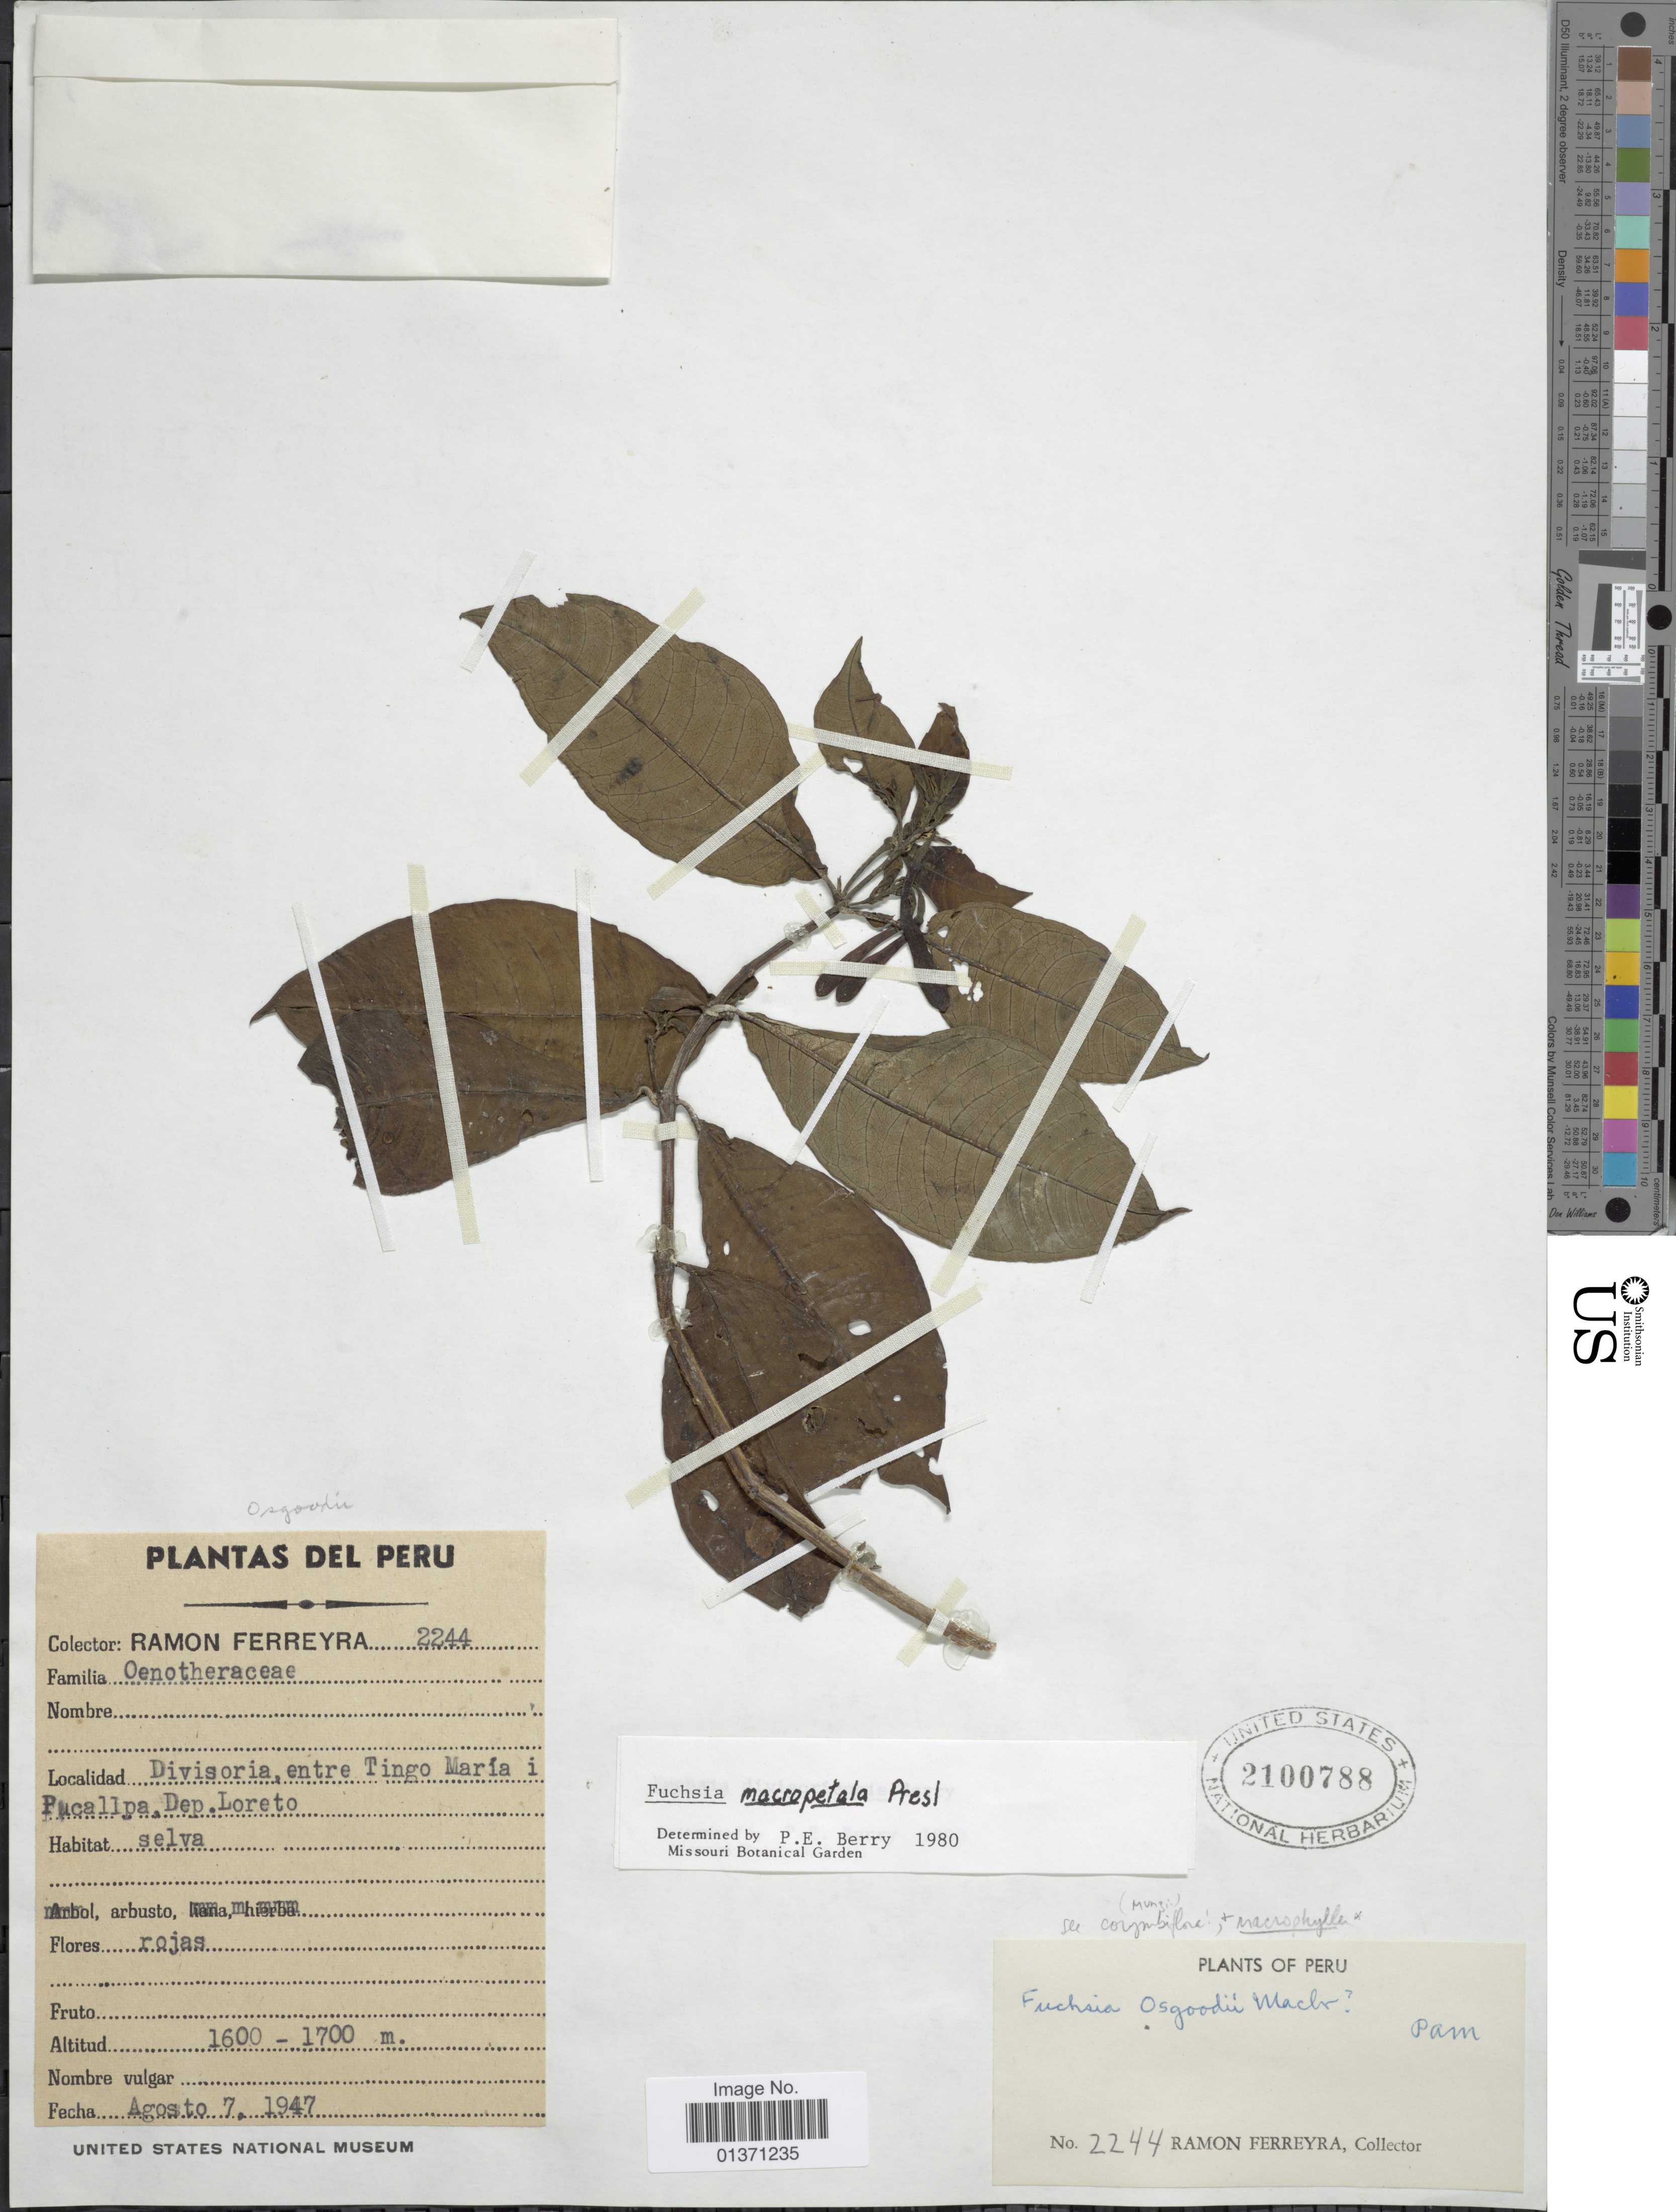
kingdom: Plantae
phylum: Tracheophyta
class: Magnoliopsida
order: Myrtales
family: Onagraceae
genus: Fuchsia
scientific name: Fuchsia macropetala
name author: C. Presl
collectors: R. A. Ferreyra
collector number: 2244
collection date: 1947-08-07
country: Peru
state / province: Loreto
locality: Divisoria, entre Tingo María i Pucallpa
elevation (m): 1600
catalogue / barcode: US 2100788